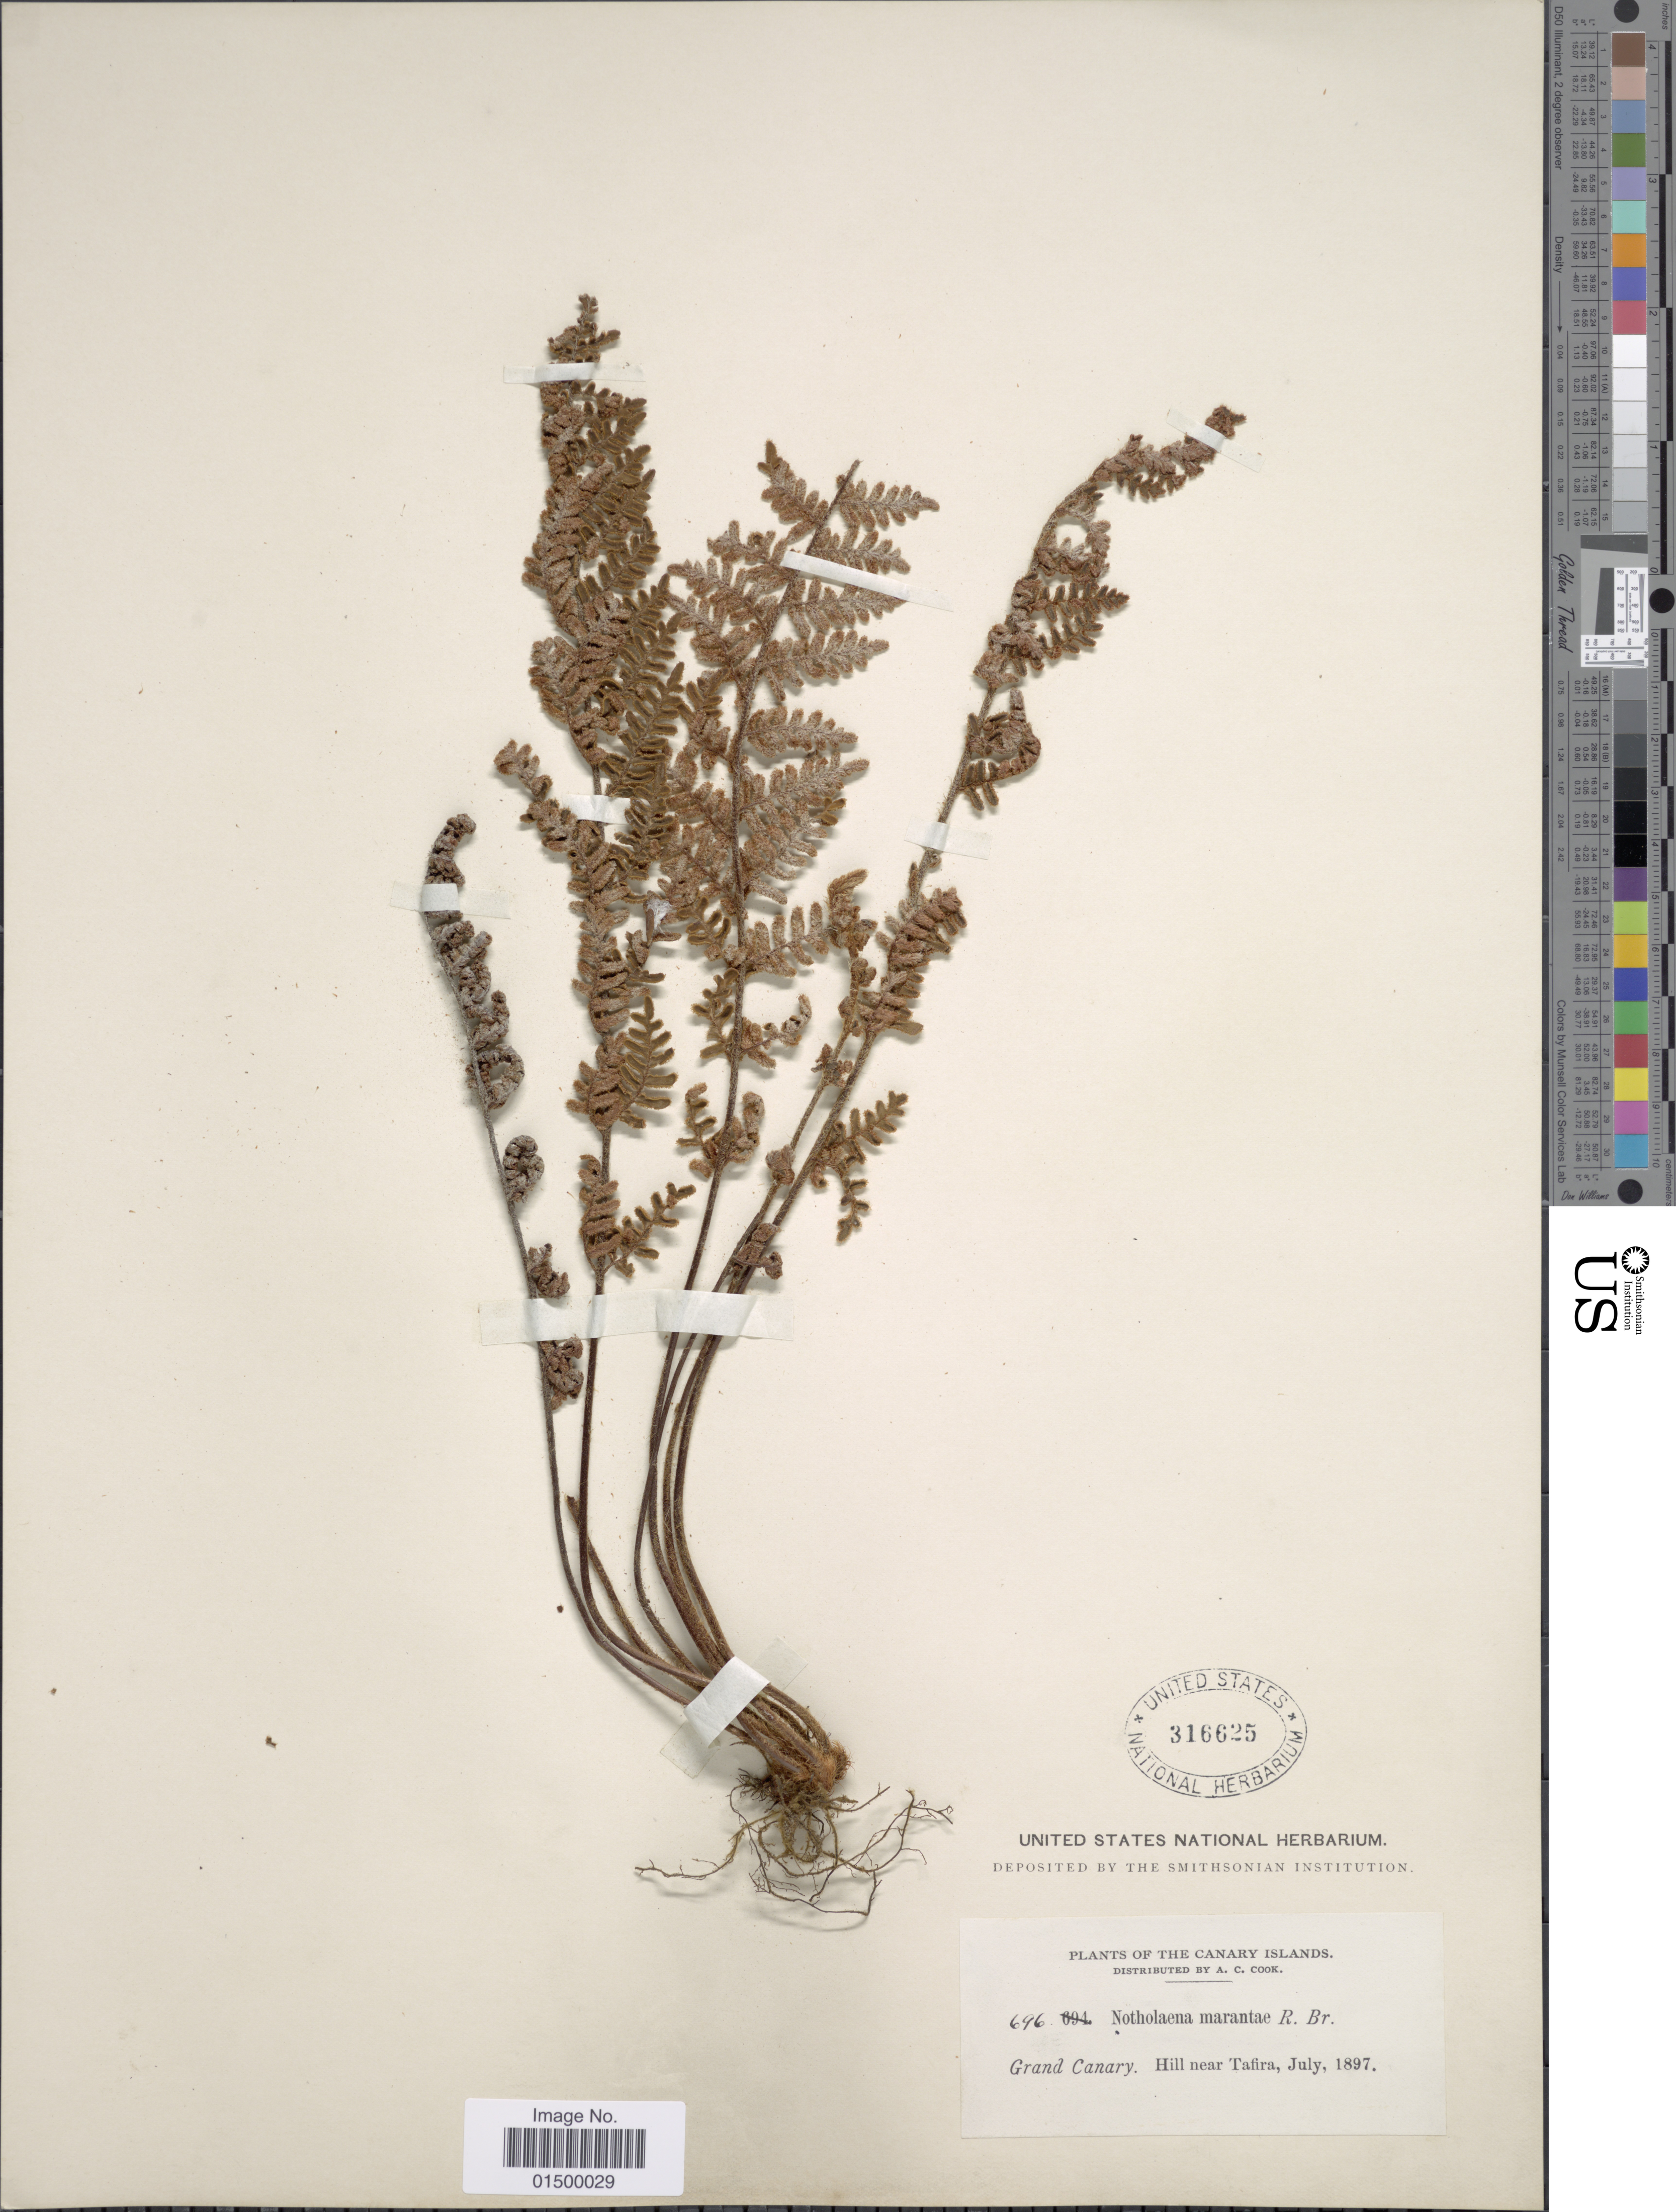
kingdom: Plantae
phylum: Tracheophyta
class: Polypodiopsida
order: Polypodiales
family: Pteridaceae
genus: Cheilanthes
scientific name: Cheilanthes marantae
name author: Domin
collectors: Alice C. Cook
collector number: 696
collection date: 1897-07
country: Spain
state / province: Canarias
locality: Grand Canary. Hill near Tafira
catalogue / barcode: US 316625